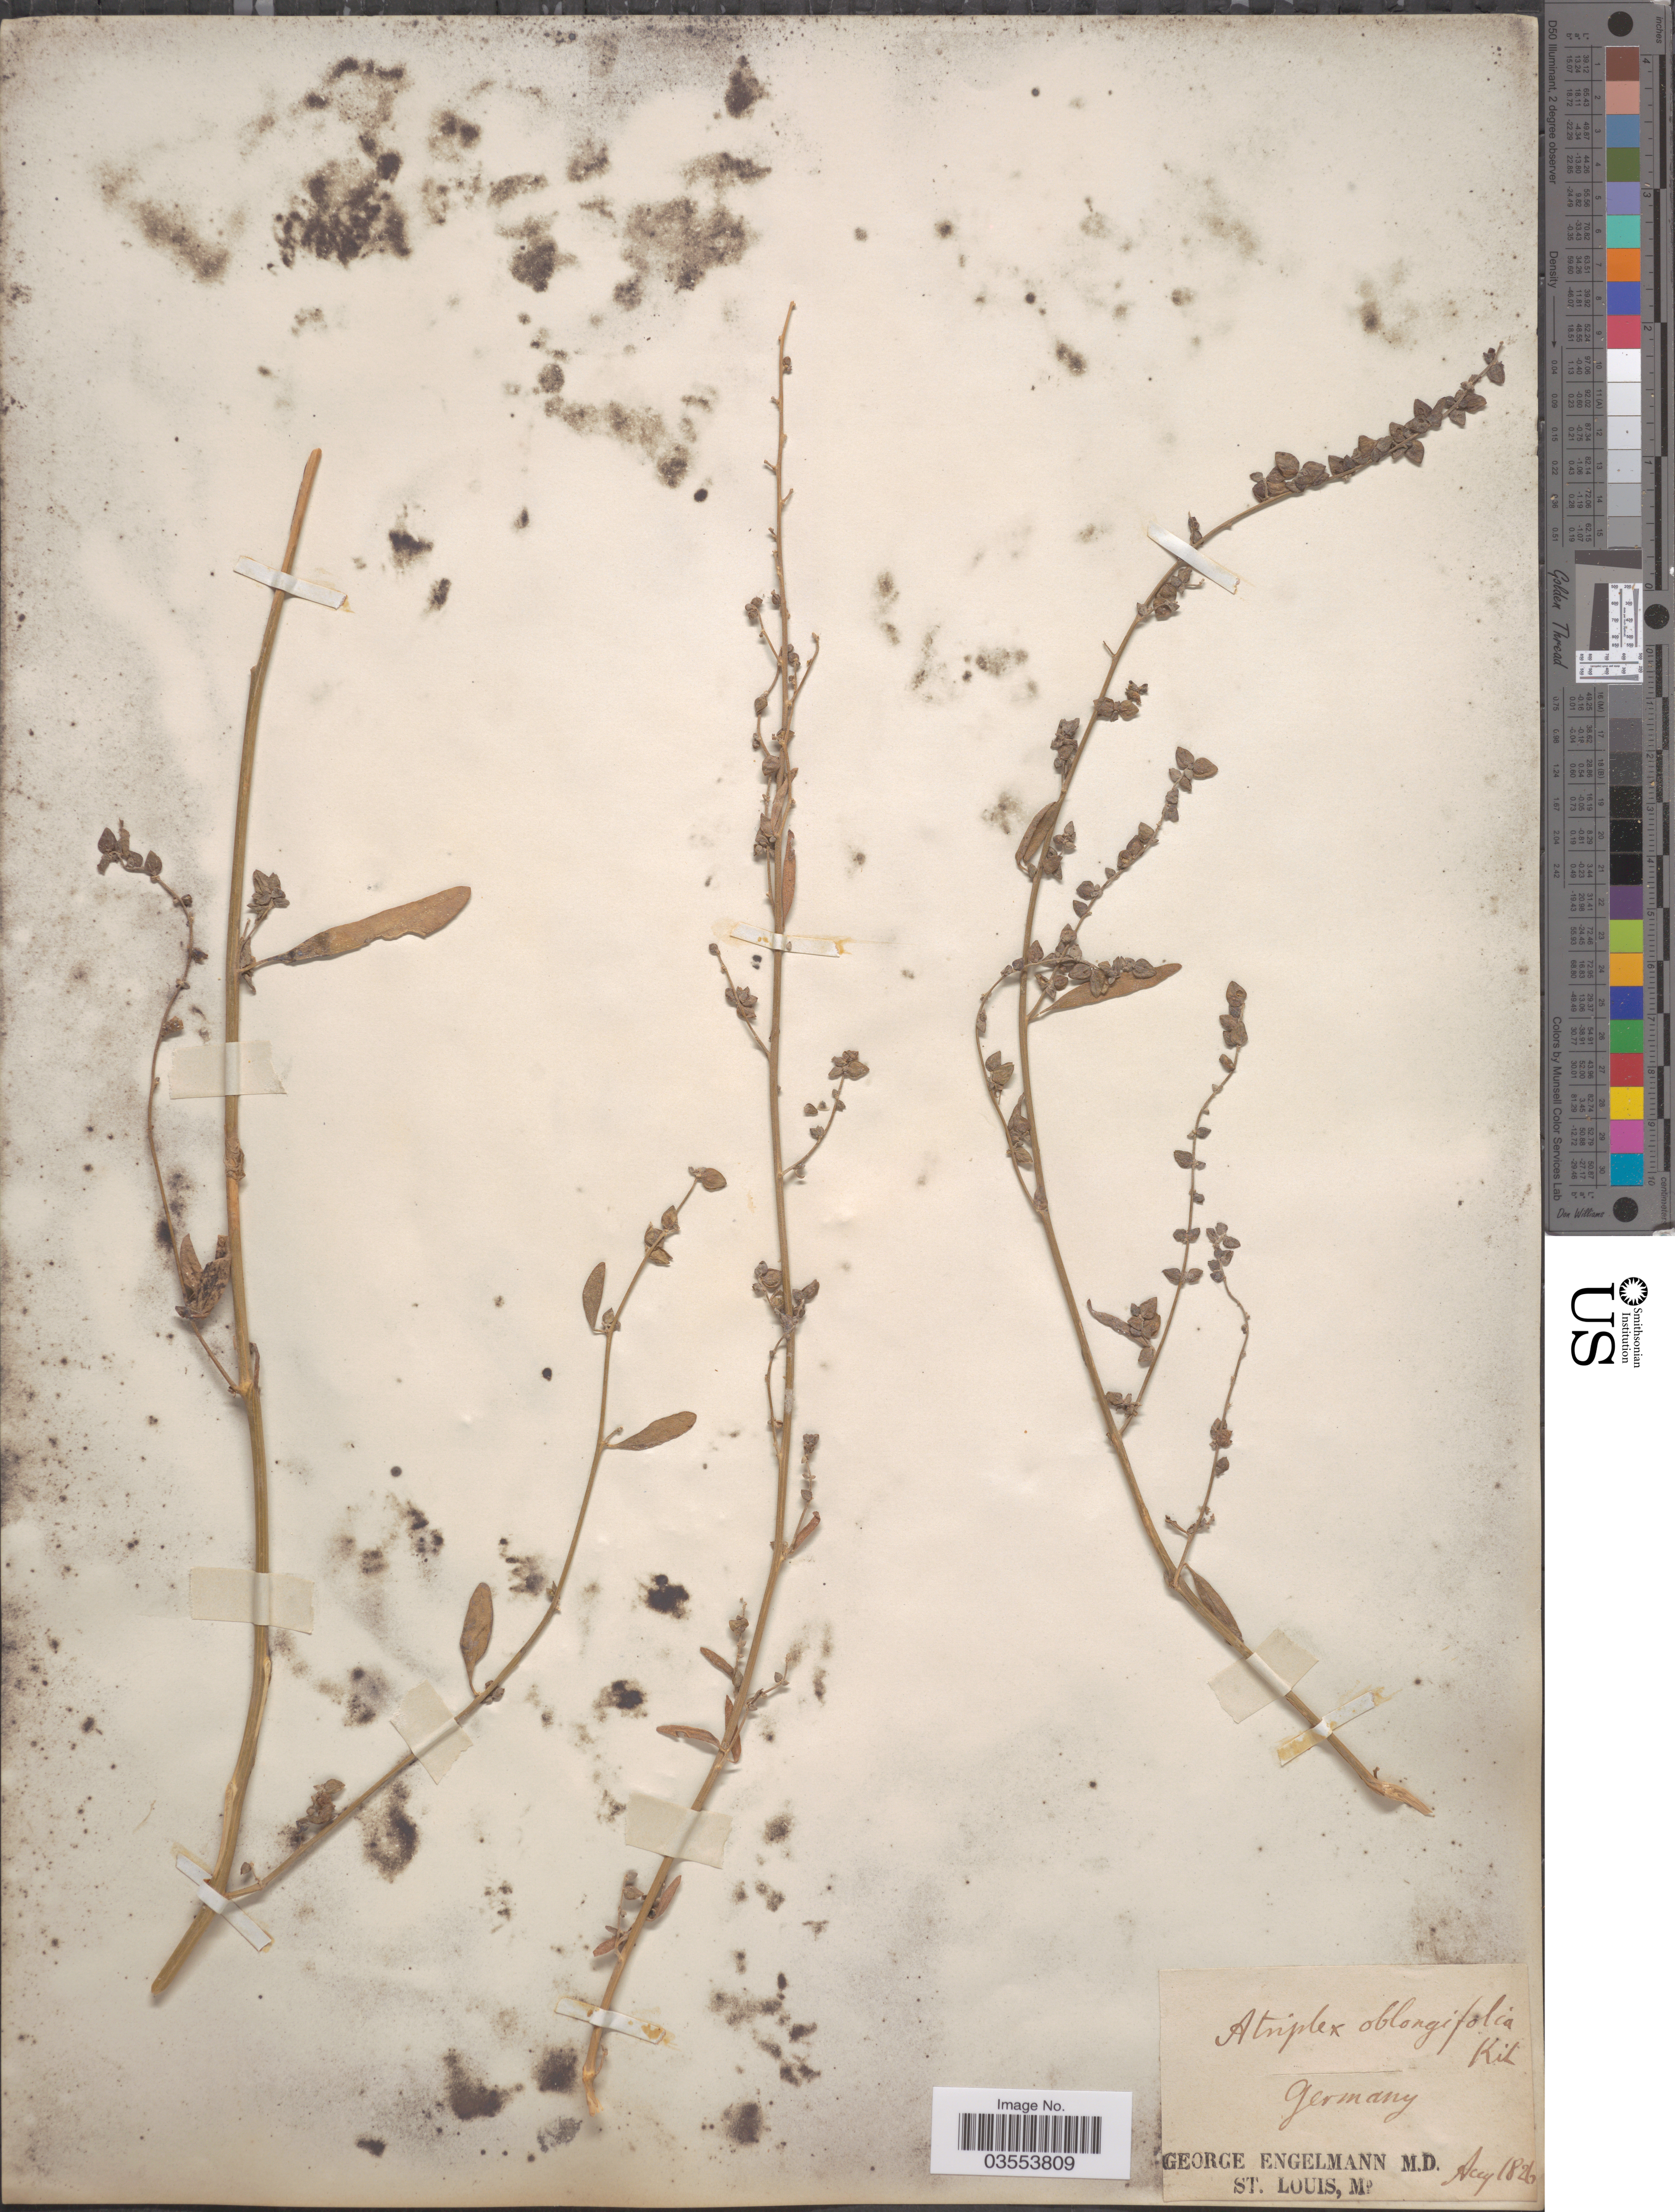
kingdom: Plantae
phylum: Tracheophyta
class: Magnoliopsida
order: Caryophyllales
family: Amaranthaceae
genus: Atriplex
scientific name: Atriplex oblongifolia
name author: Waldst. & Kit.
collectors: G. Engelmann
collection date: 1826-08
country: Germany